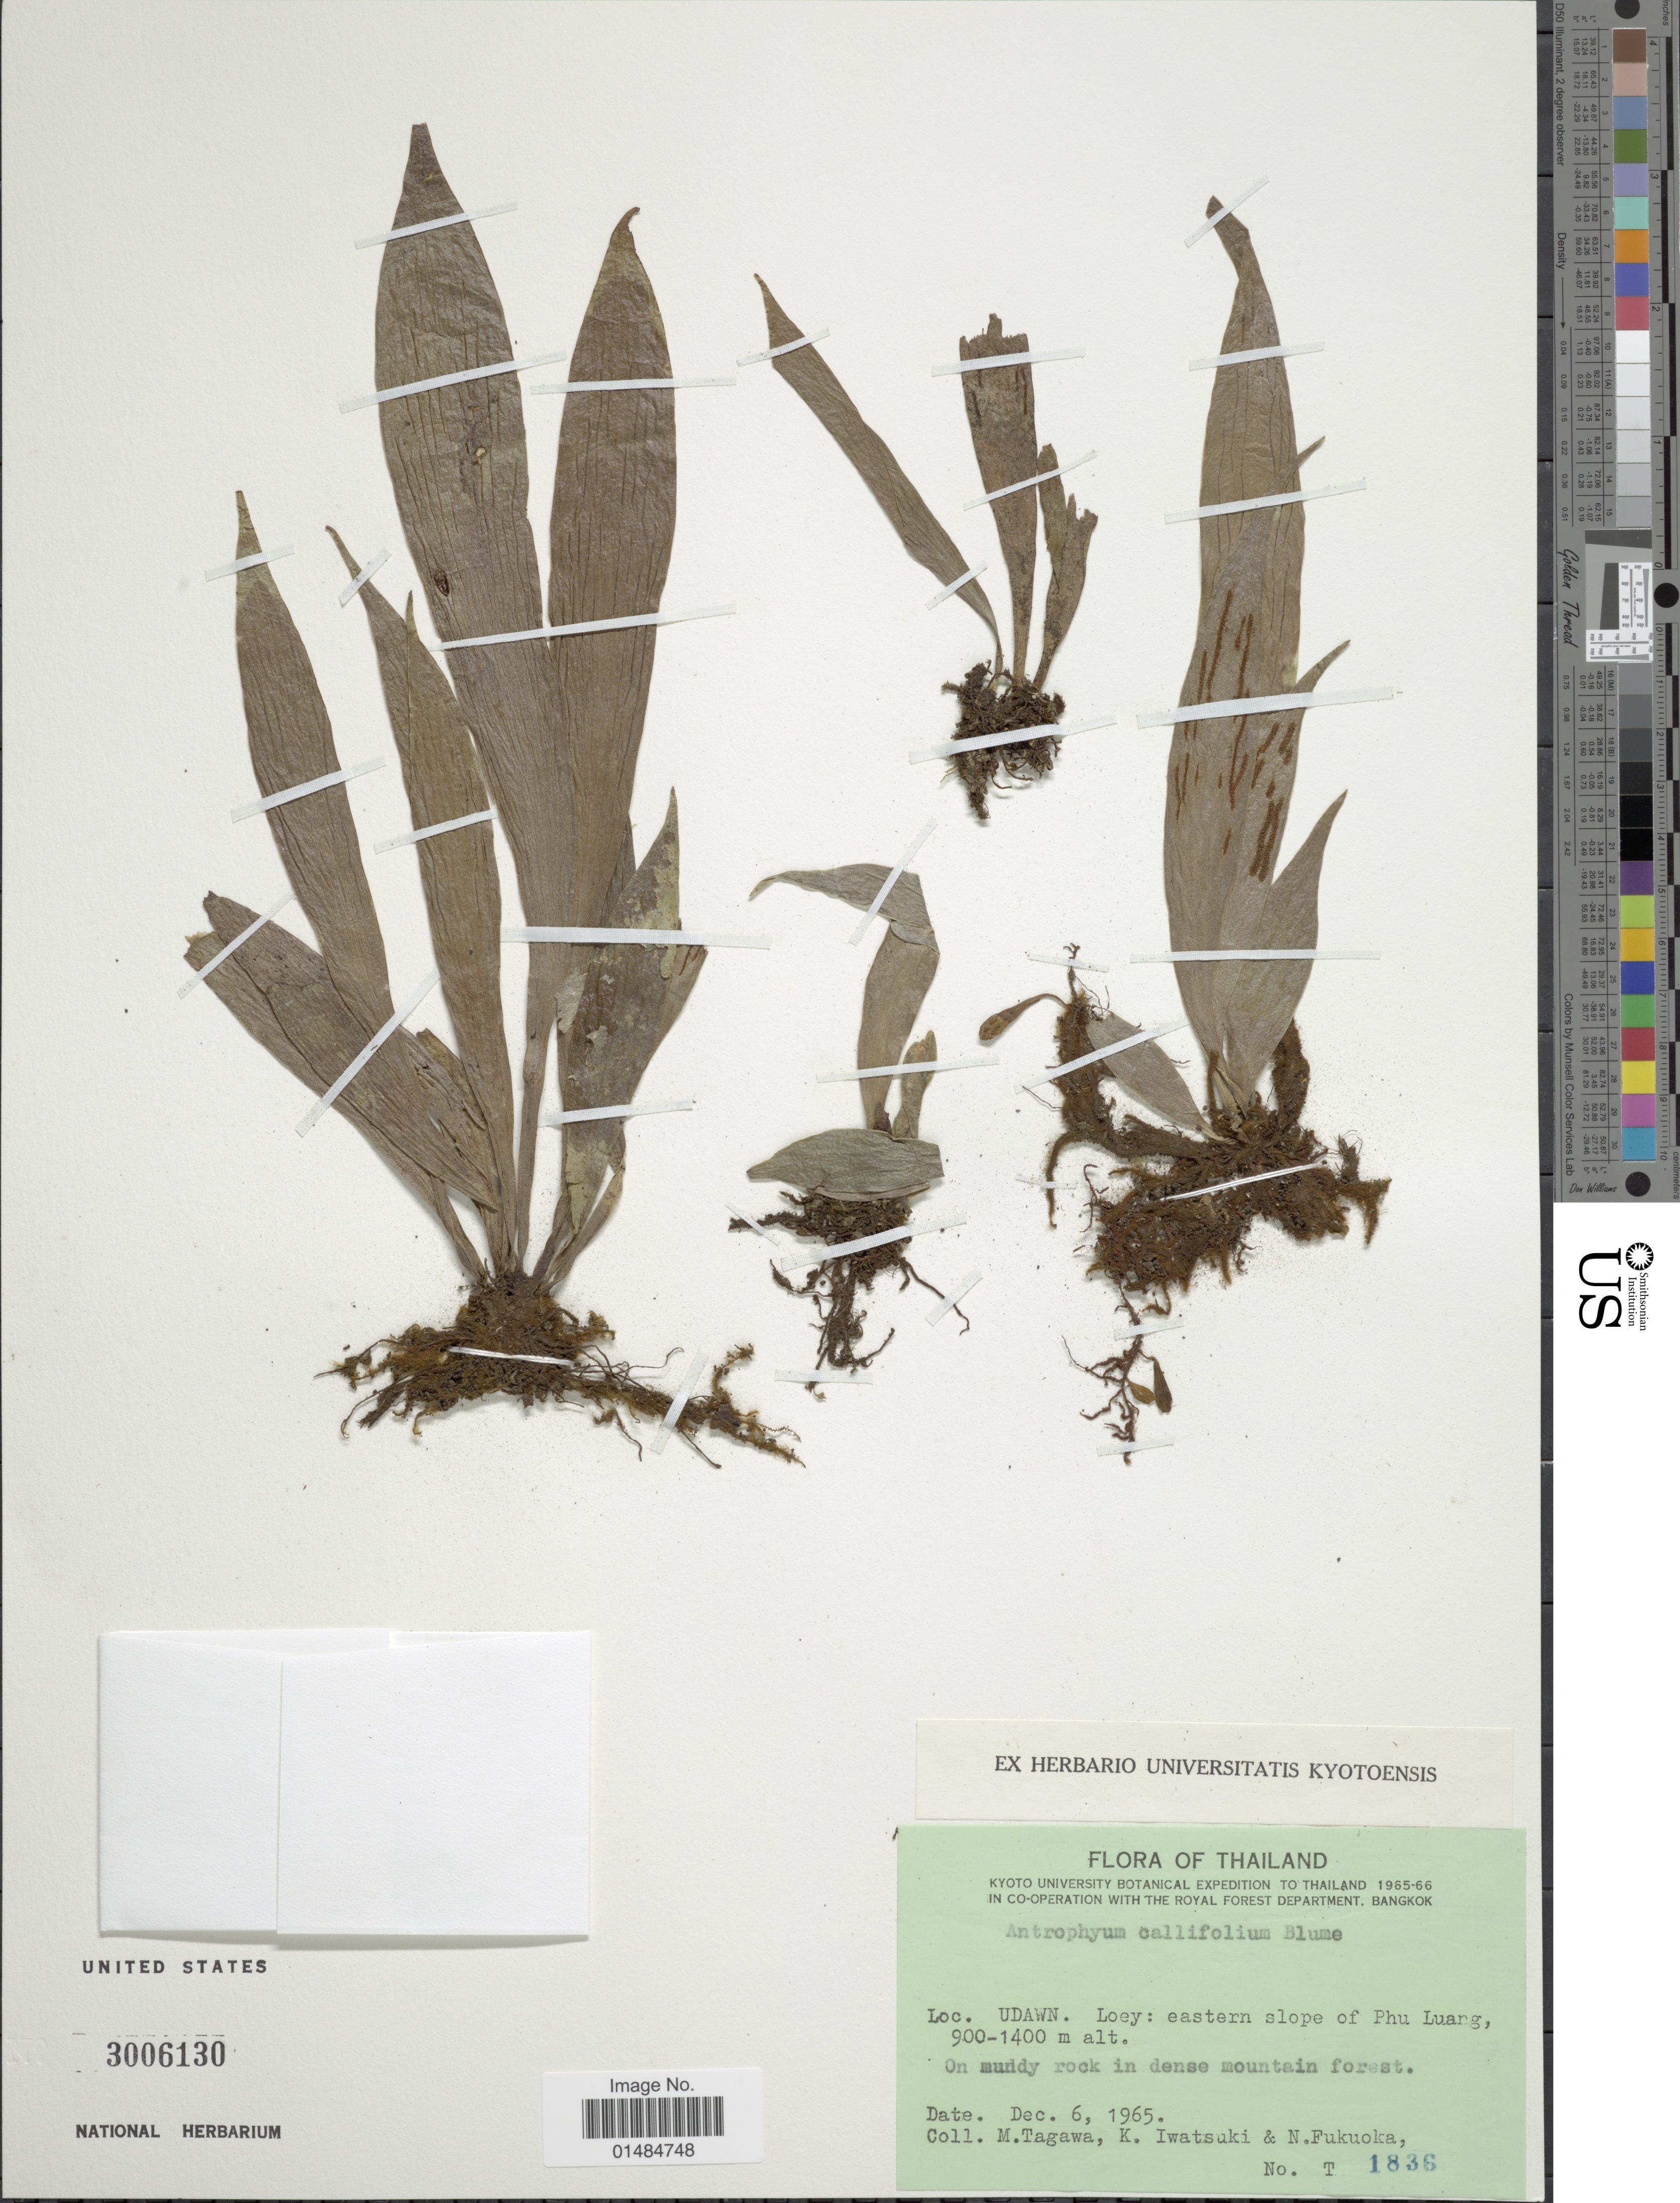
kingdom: Plantae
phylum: Tracheophyta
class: Polypodiopsida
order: Polypodiales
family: Pteridaceae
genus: Antrophyum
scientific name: Antrophyum callifolium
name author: Blume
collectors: M. Tagawa, K. Iwatsuki & N. Fukuoka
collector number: T 1836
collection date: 1965-12-06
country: Thailand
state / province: Loei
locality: Udawn. Loey: eastern slope of Phu Luang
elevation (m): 900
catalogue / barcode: US 3006130